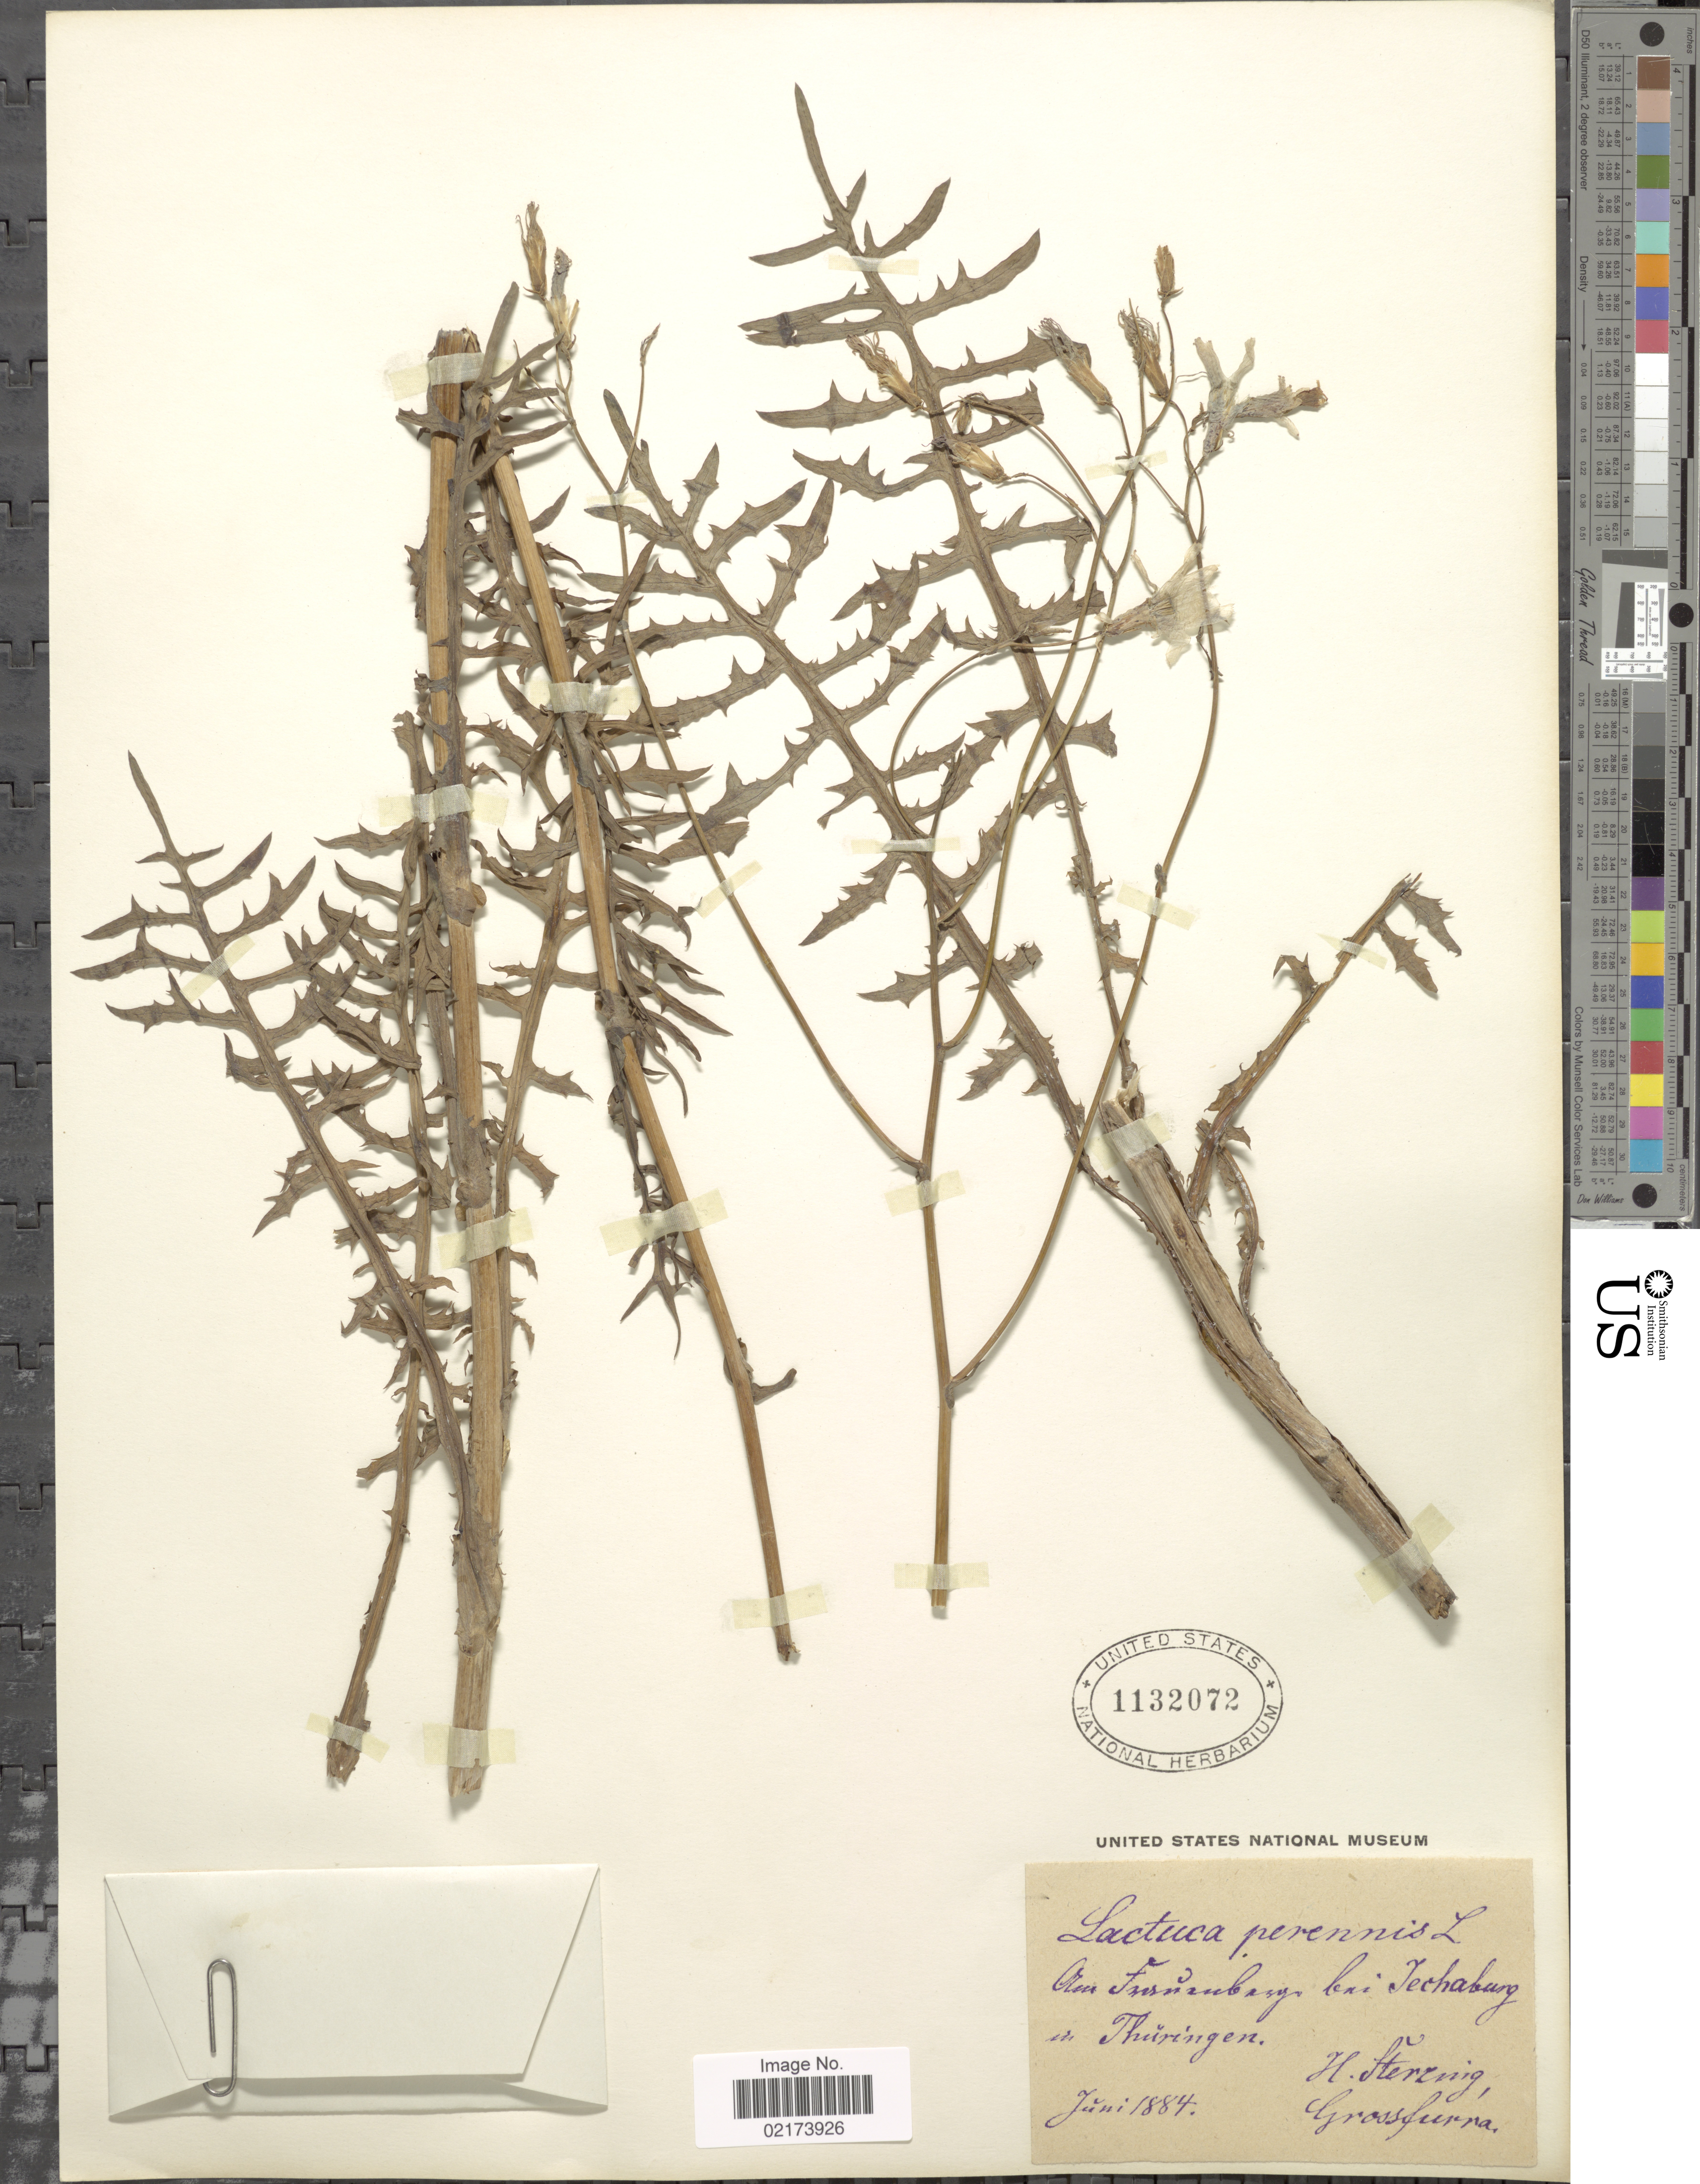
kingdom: Plantae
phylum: Tracheophyta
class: Magnoliopsida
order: Asterales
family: Asteraceae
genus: Lactuca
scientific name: Lactuca perennis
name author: L.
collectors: H. Sterzing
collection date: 1884-06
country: Germany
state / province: Thuringia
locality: Am Furnrubasyn bei Techaburg in Thuringen [interpreted]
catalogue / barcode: US 1132072